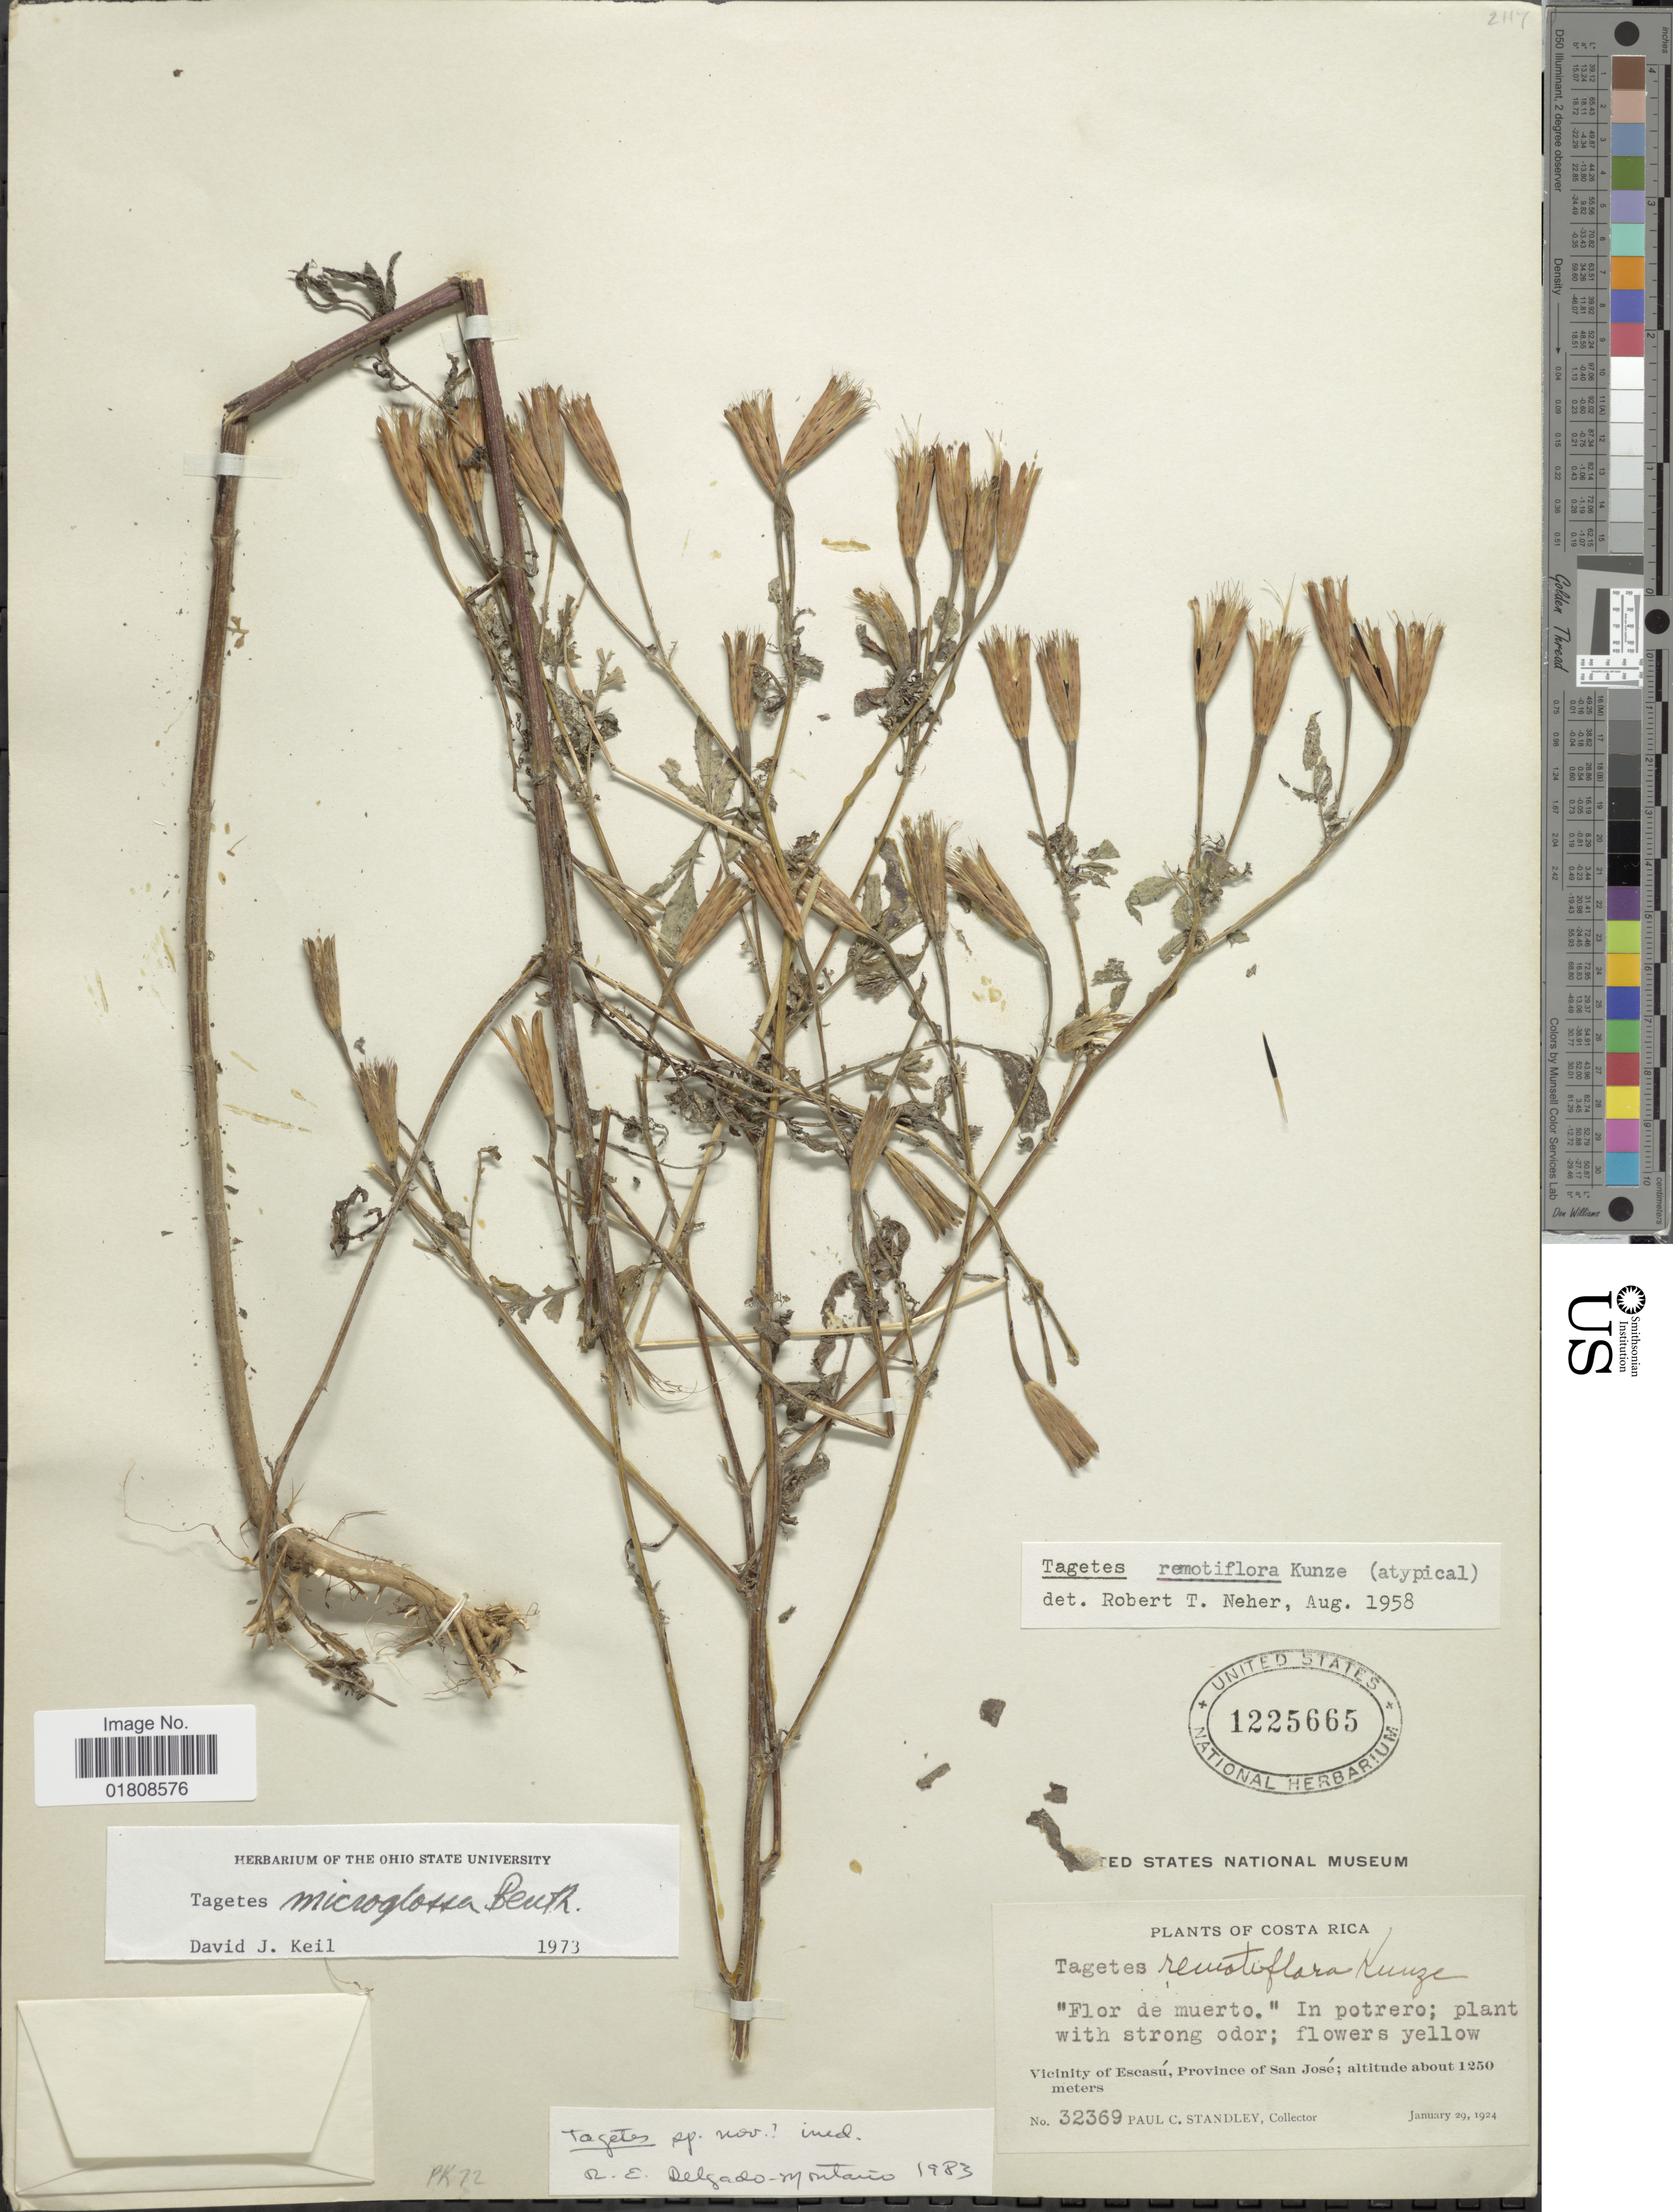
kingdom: Plantae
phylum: Tracheophyta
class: Magnoliopsida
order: Asterales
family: Asteraceae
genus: Tagetes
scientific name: Tagetes sp.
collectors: P. C. Standley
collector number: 32369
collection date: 1924-01-29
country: Costa Rica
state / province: San José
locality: Vicinity of Escasu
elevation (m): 1250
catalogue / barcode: US 1225665